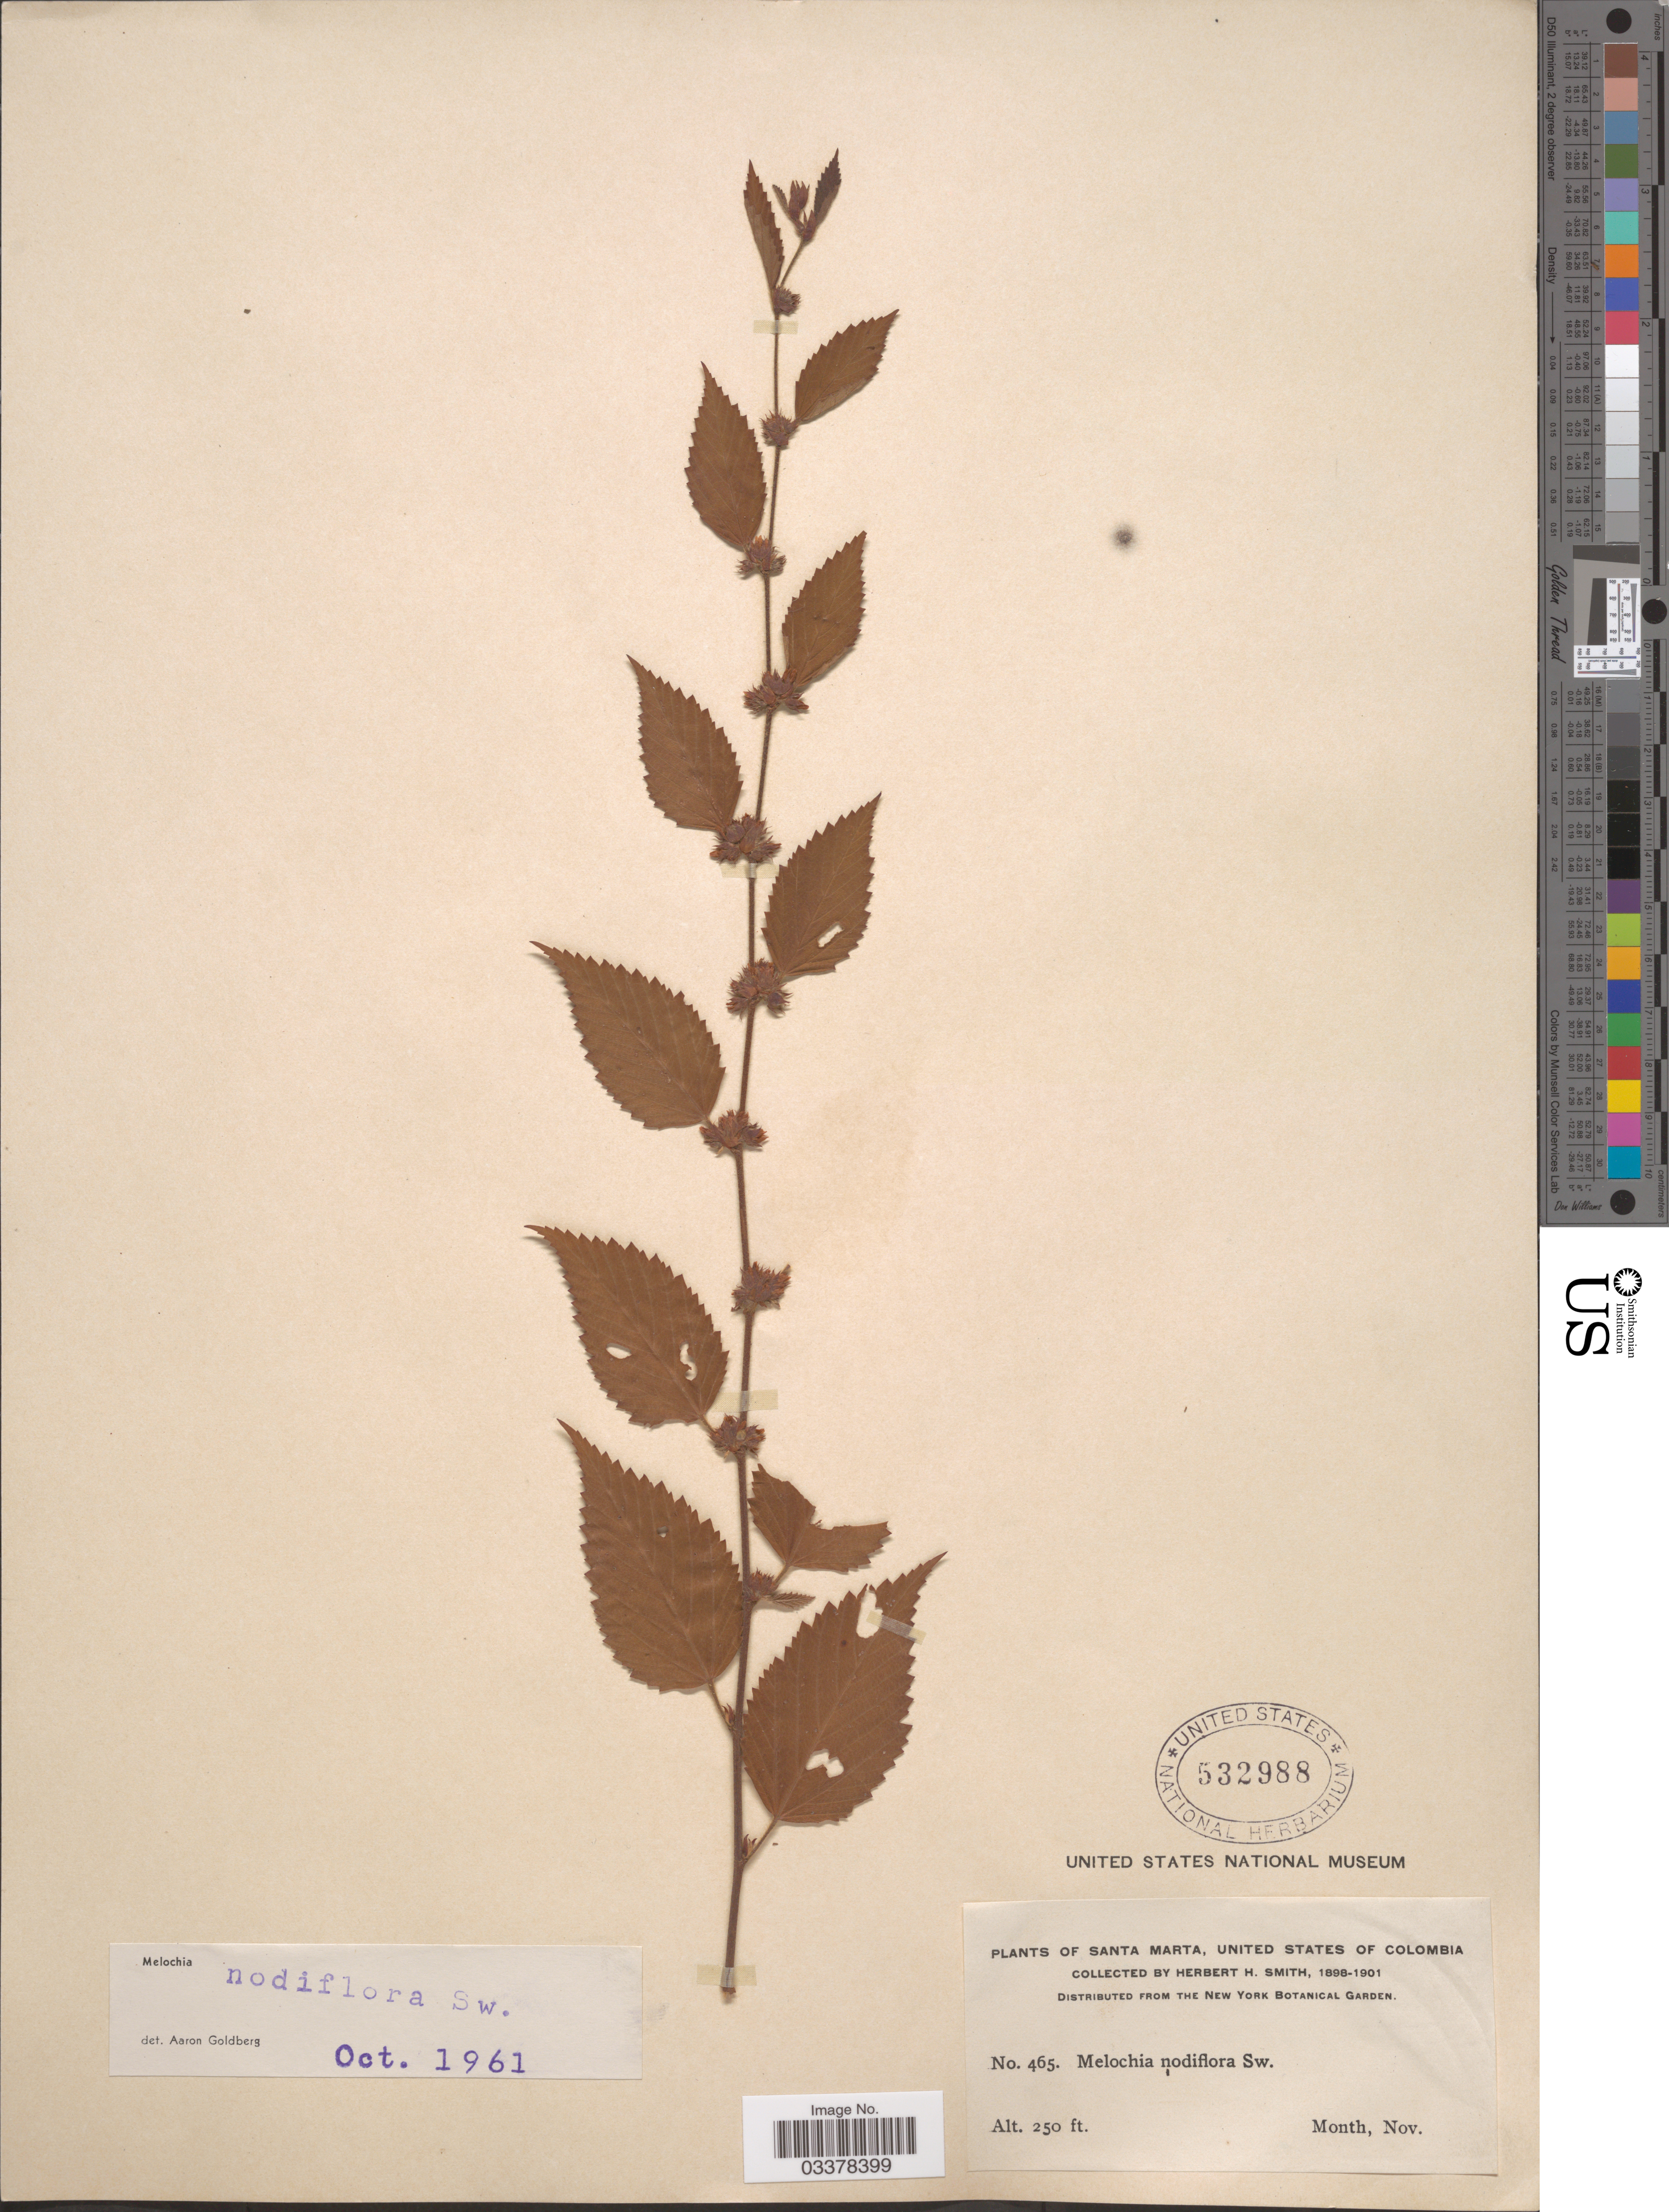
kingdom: Plantae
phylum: Tracheophyta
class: Magnoliopsida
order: Malvales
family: Malvaceae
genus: Melochia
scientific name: Melochia nodiflora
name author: Sw.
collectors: Herbert H. Smith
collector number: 465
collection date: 1898-11/1901-11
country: Colombia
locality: Santa Marta, United States of Colombia.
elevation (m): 76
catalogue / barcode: US 532988